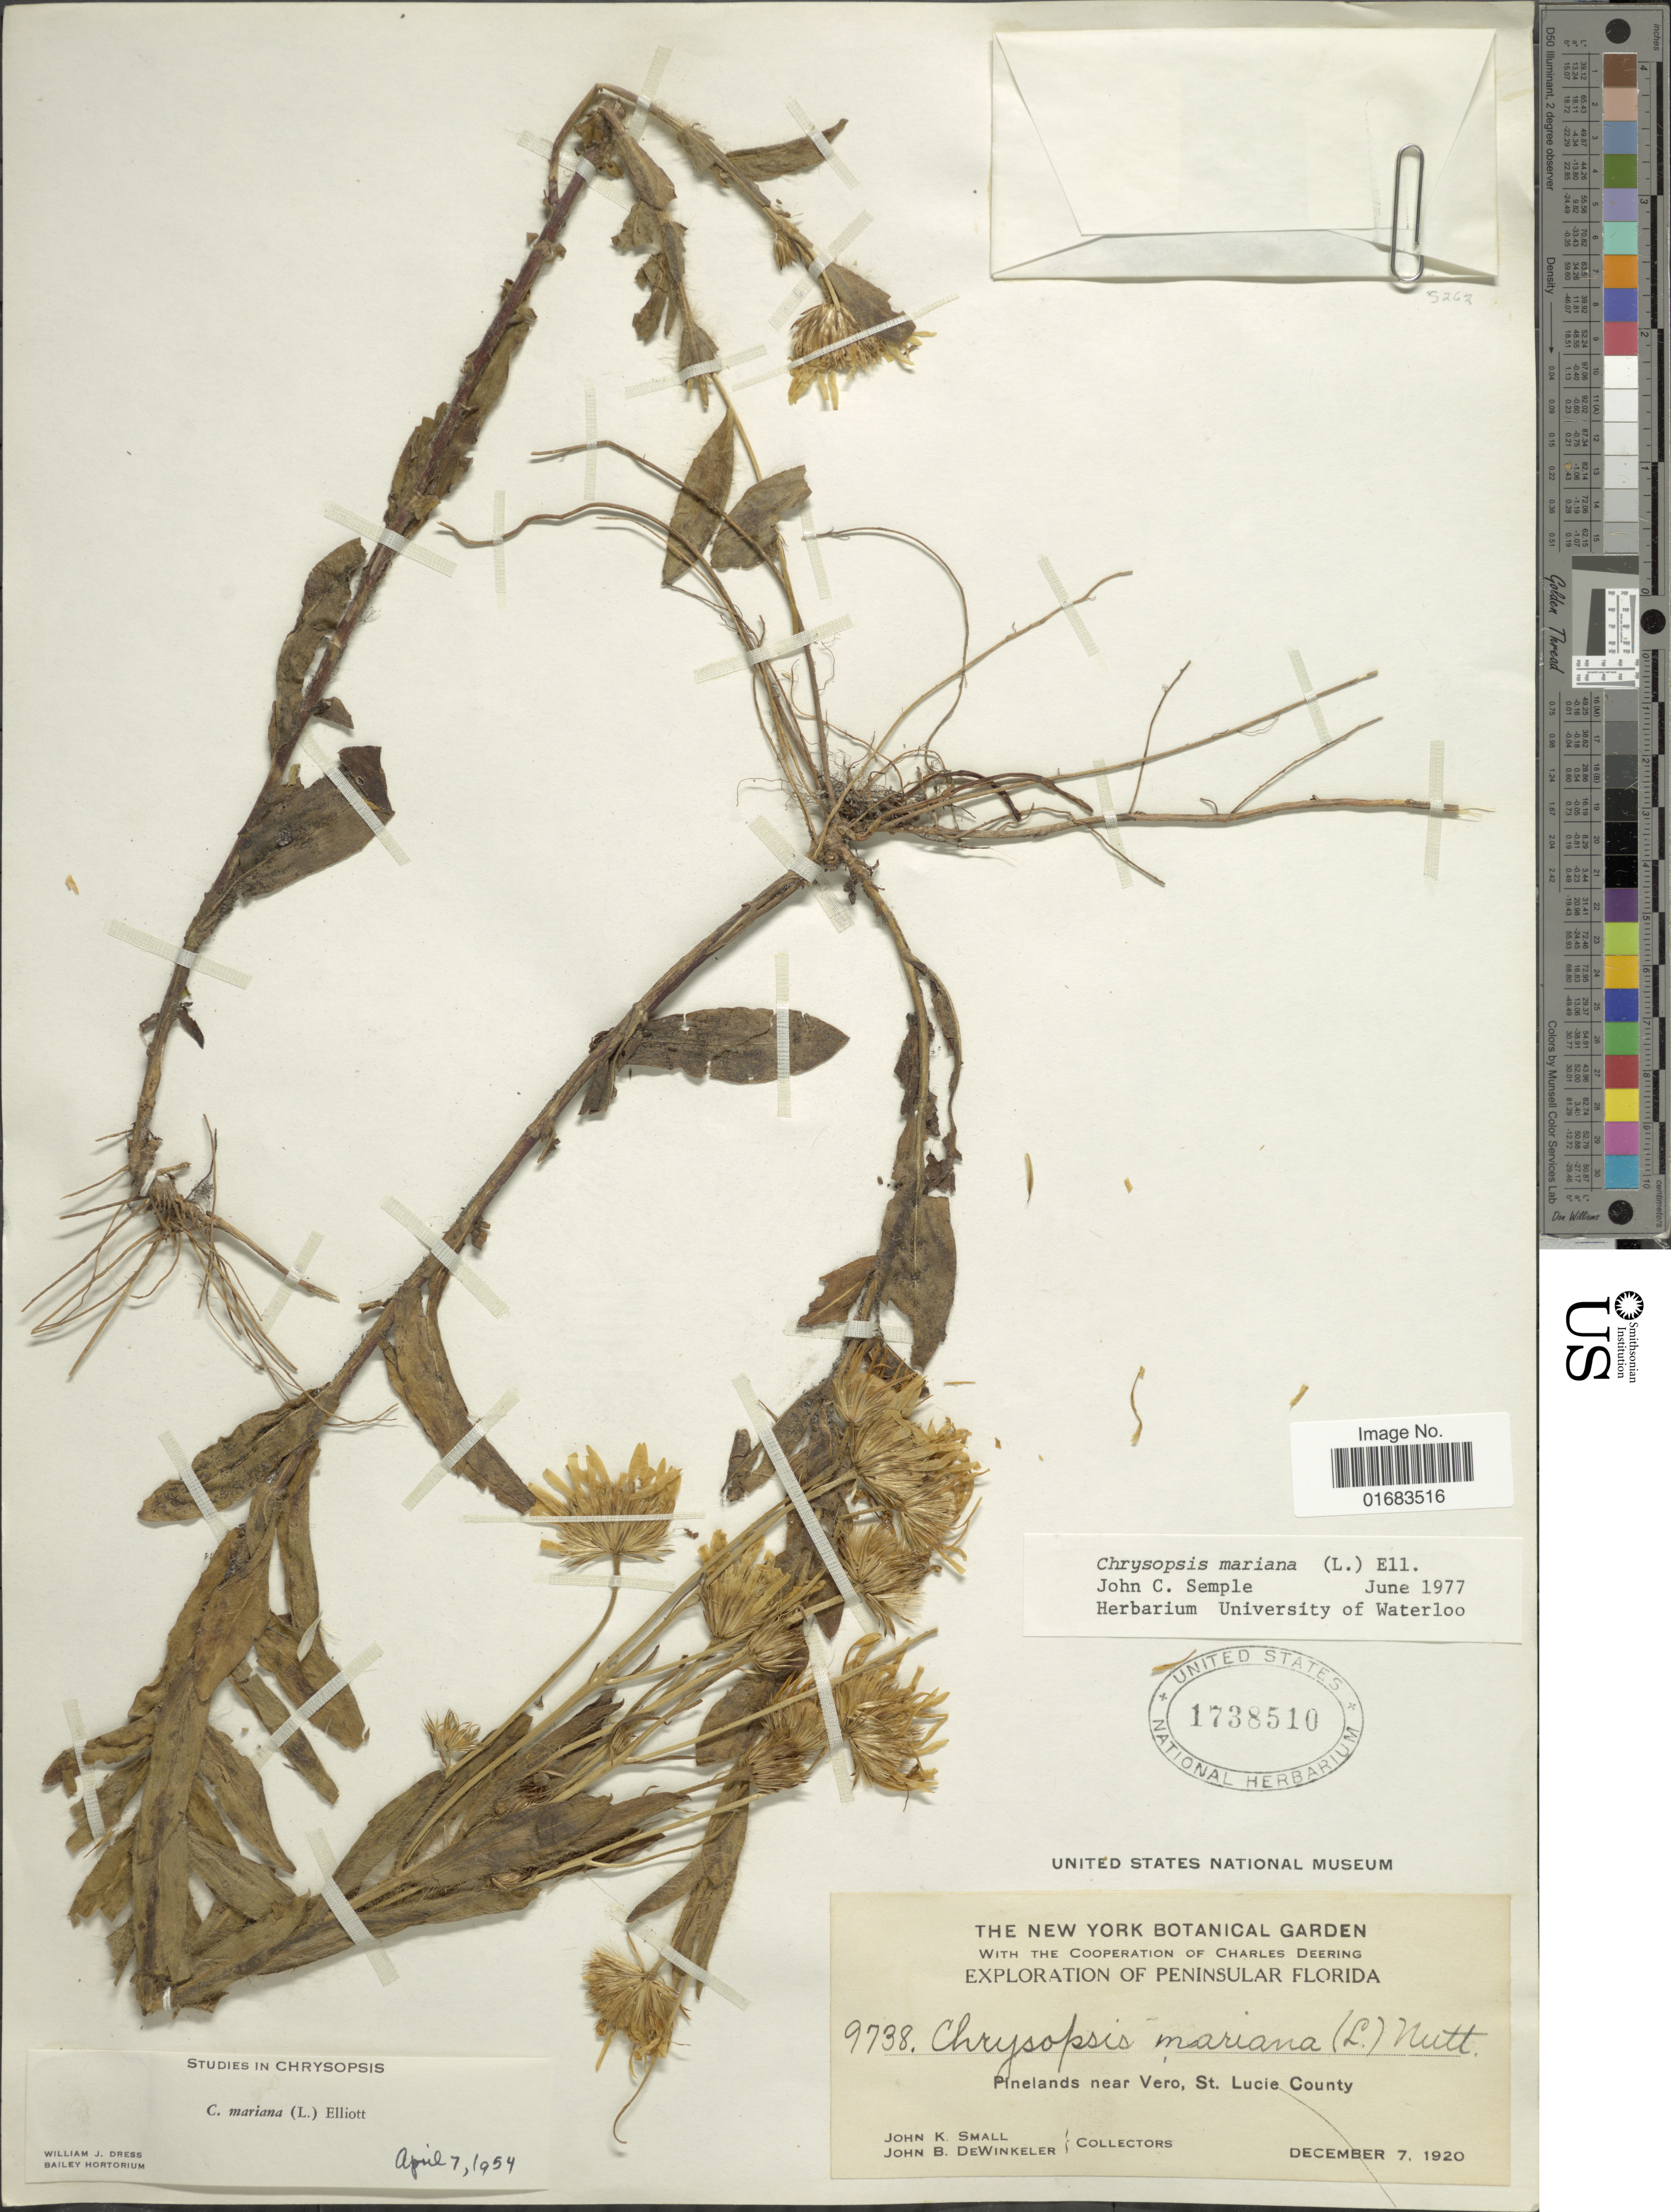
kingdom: Plantae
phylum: Tracheophyta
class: Magnoliopsida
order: Asterales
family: Asteraceae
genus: Chrysopsis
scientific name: Chrysopsis mariana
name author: (L.) Elliott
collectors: J. K. Small & J. B. Dewinkeler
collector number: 9738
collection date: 1920-12-07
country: United States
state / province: Florida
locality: Peninsular Florida, Pinelands near Vero, St. Lucie County.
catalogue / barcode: US 1738510